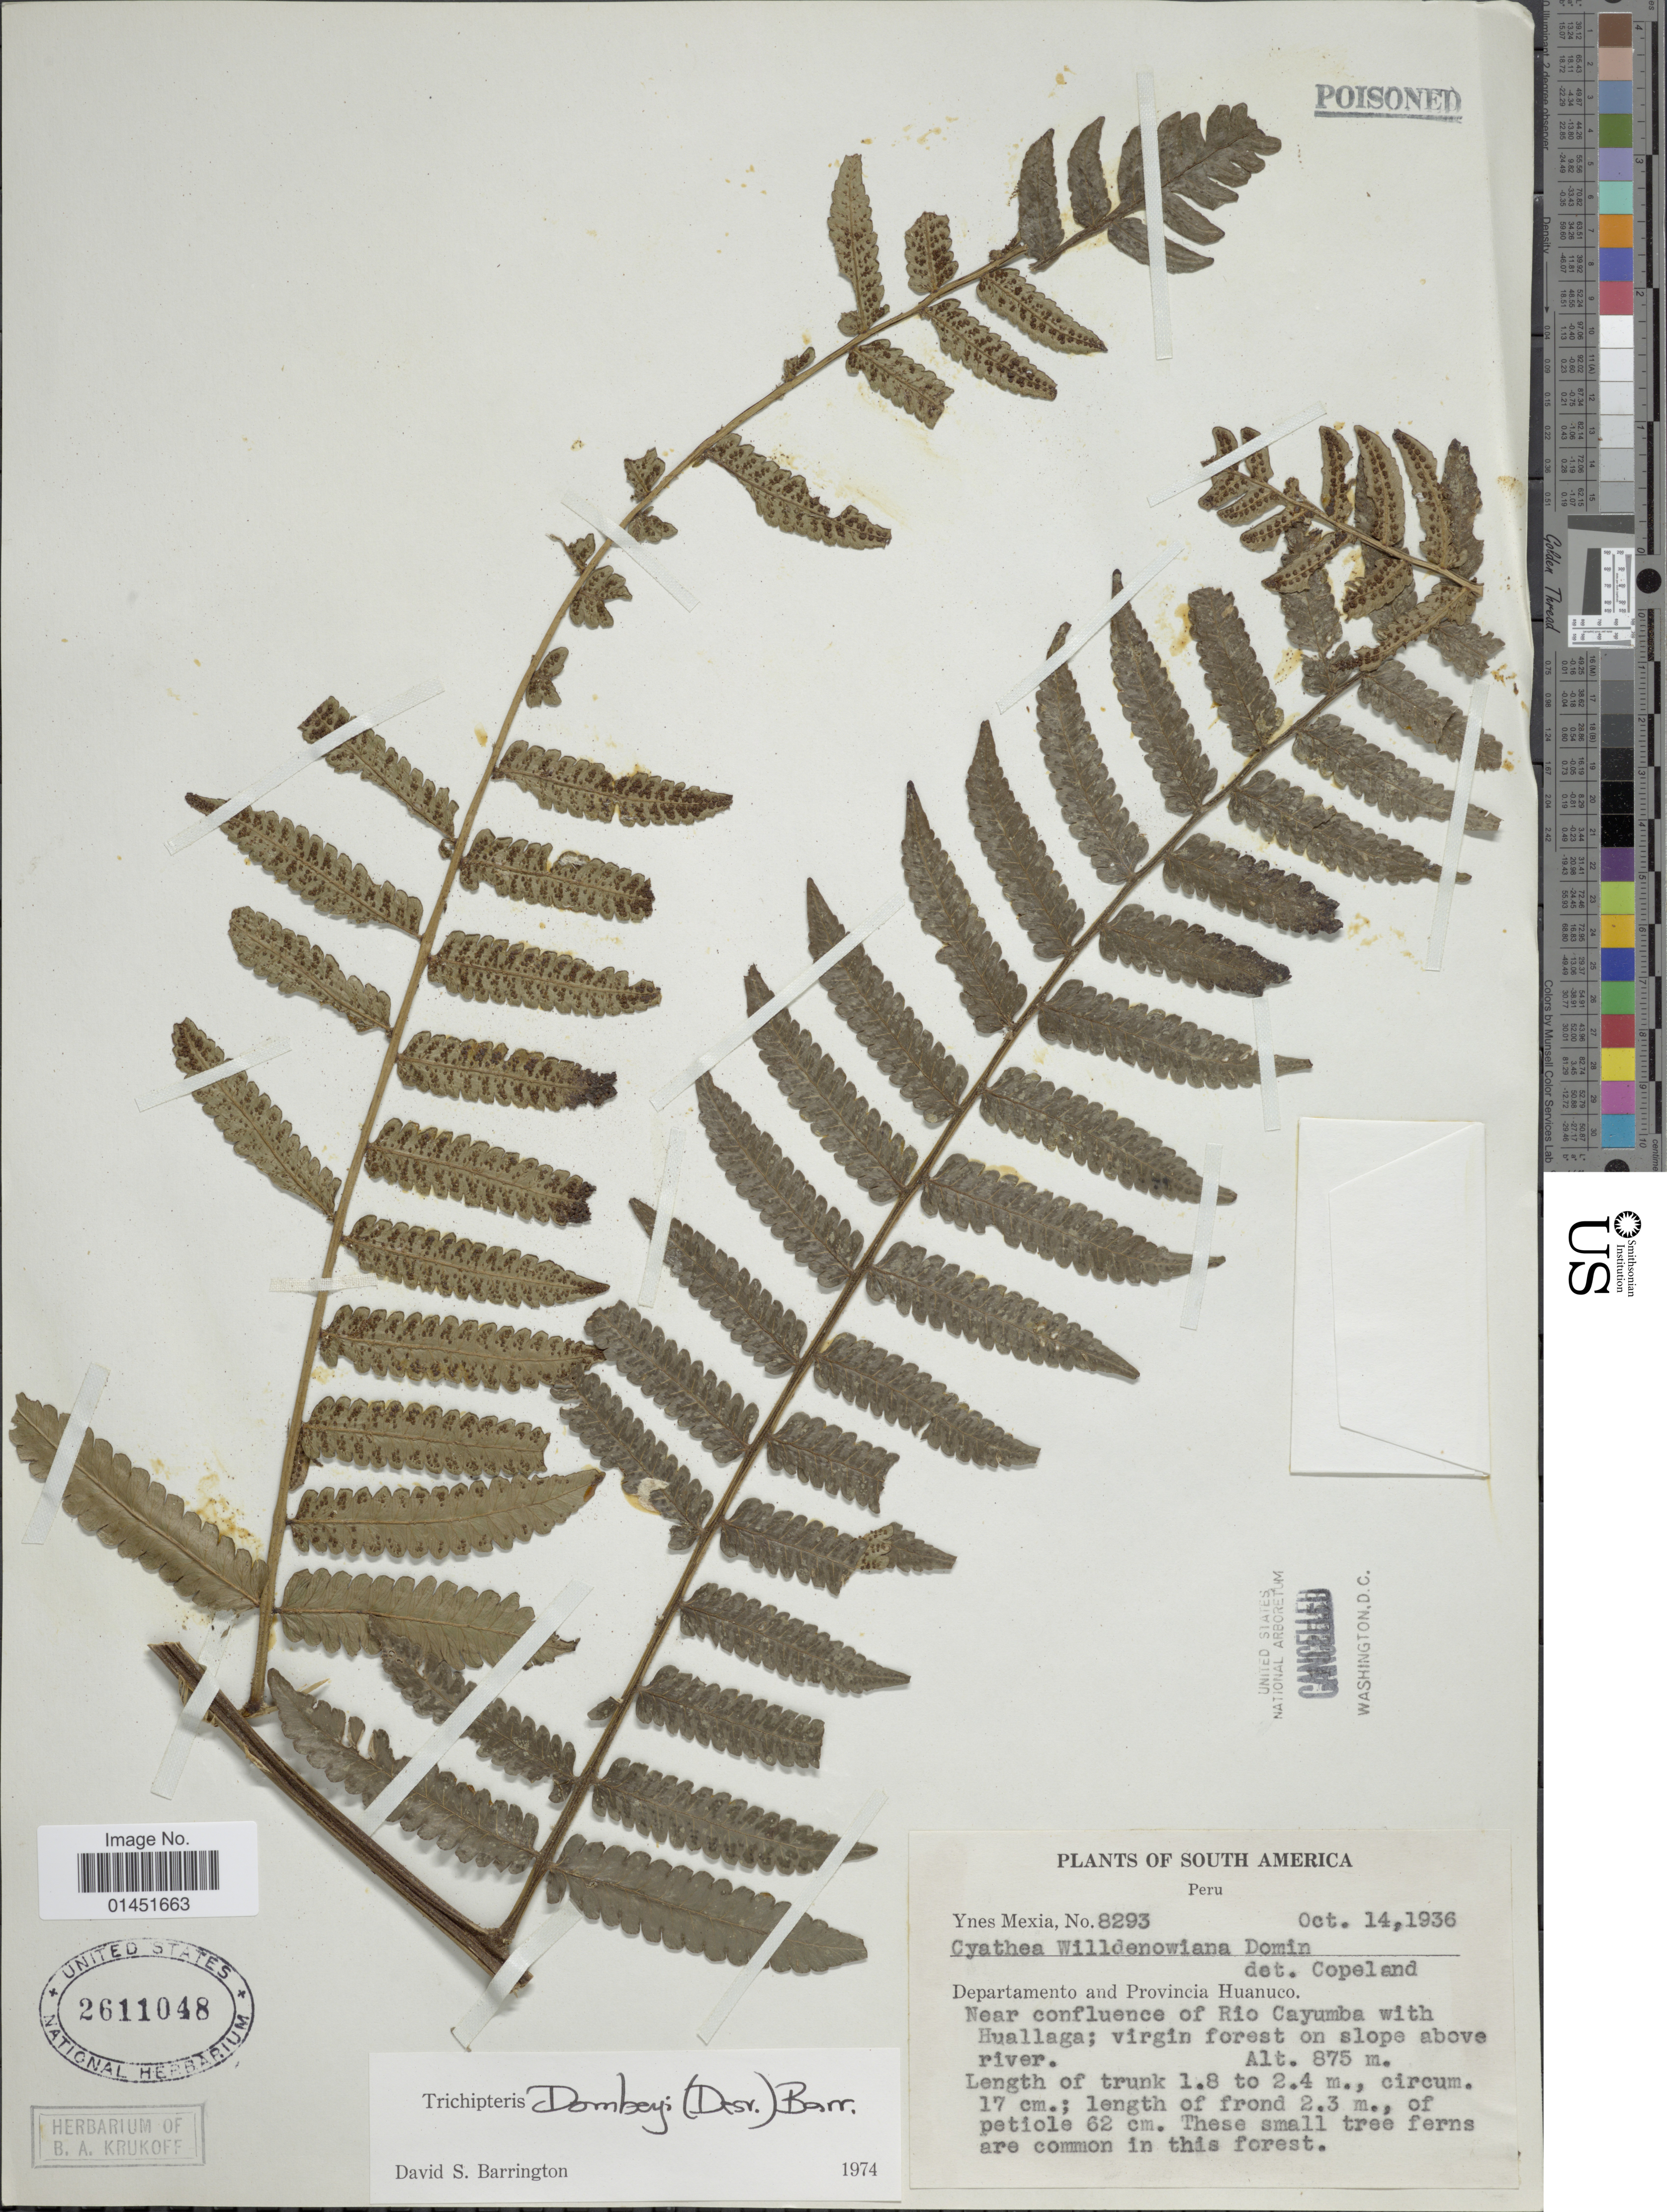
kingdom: Plantae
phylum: Tracheophyta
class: Polypodiopsida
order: Cyatheales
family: Cyatheaceae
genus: Cyathea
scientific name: Cyathea dombeyi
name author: (Desv.) Lellinger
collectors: Y. Mexia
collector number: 8293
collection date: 1936-10-14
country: Peru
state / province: Huánuco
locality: South America, near confluence of Rio Cayumba with Huallaga; virgin forest on slope above river.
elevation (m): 875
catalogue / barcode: US 2611048